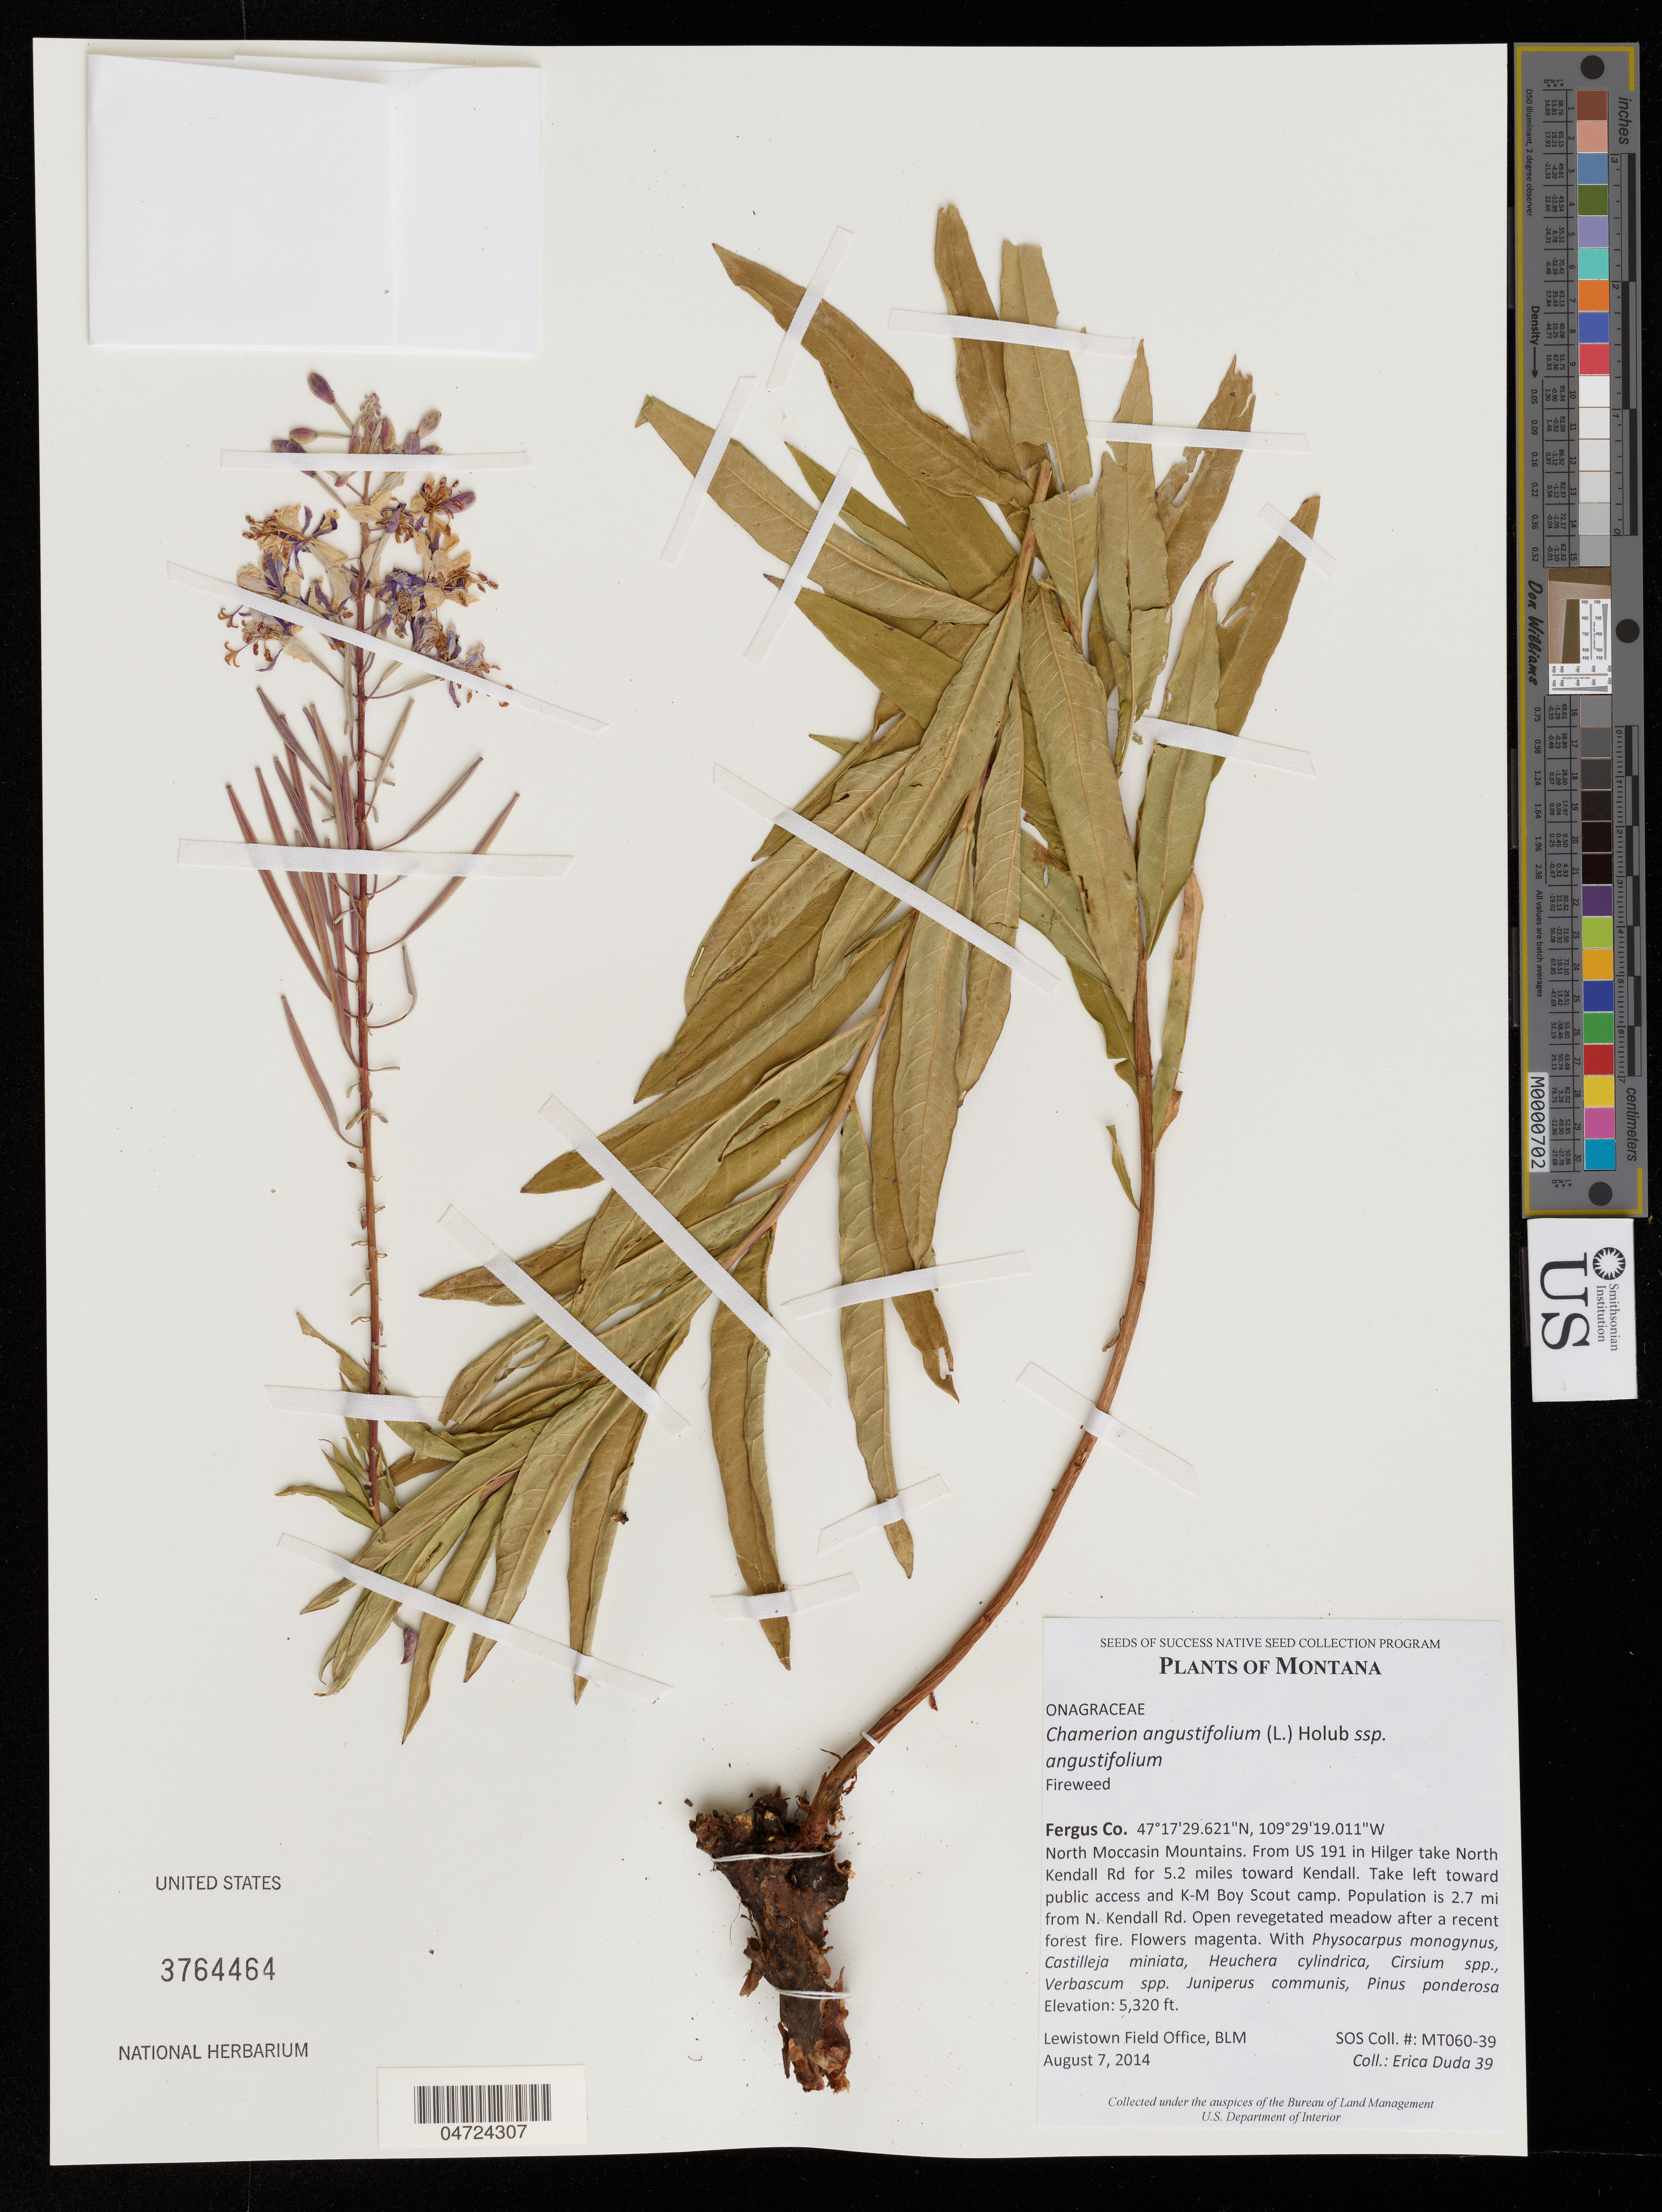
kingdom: Plantae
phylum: Tracheophyta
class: Magnoliopsida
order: Myrtales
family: Onagraceae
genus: Chamerion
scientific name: Chamerion angustifolium subsp. angustifolium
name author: (L.) Holub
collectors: E. Duda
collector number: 39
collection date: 2014-08-07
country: United States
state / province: Montana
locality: Fergus Co. North Moccasin Mountains. From US 191 in Hilger take North Kendall Rd for 5.2 miles toward Kendall. Take left toward public access and K-M Boy Scout camp. Population is 2.7 mi from N. Kendall Rd.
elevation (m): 1622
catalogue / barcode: US 3764464